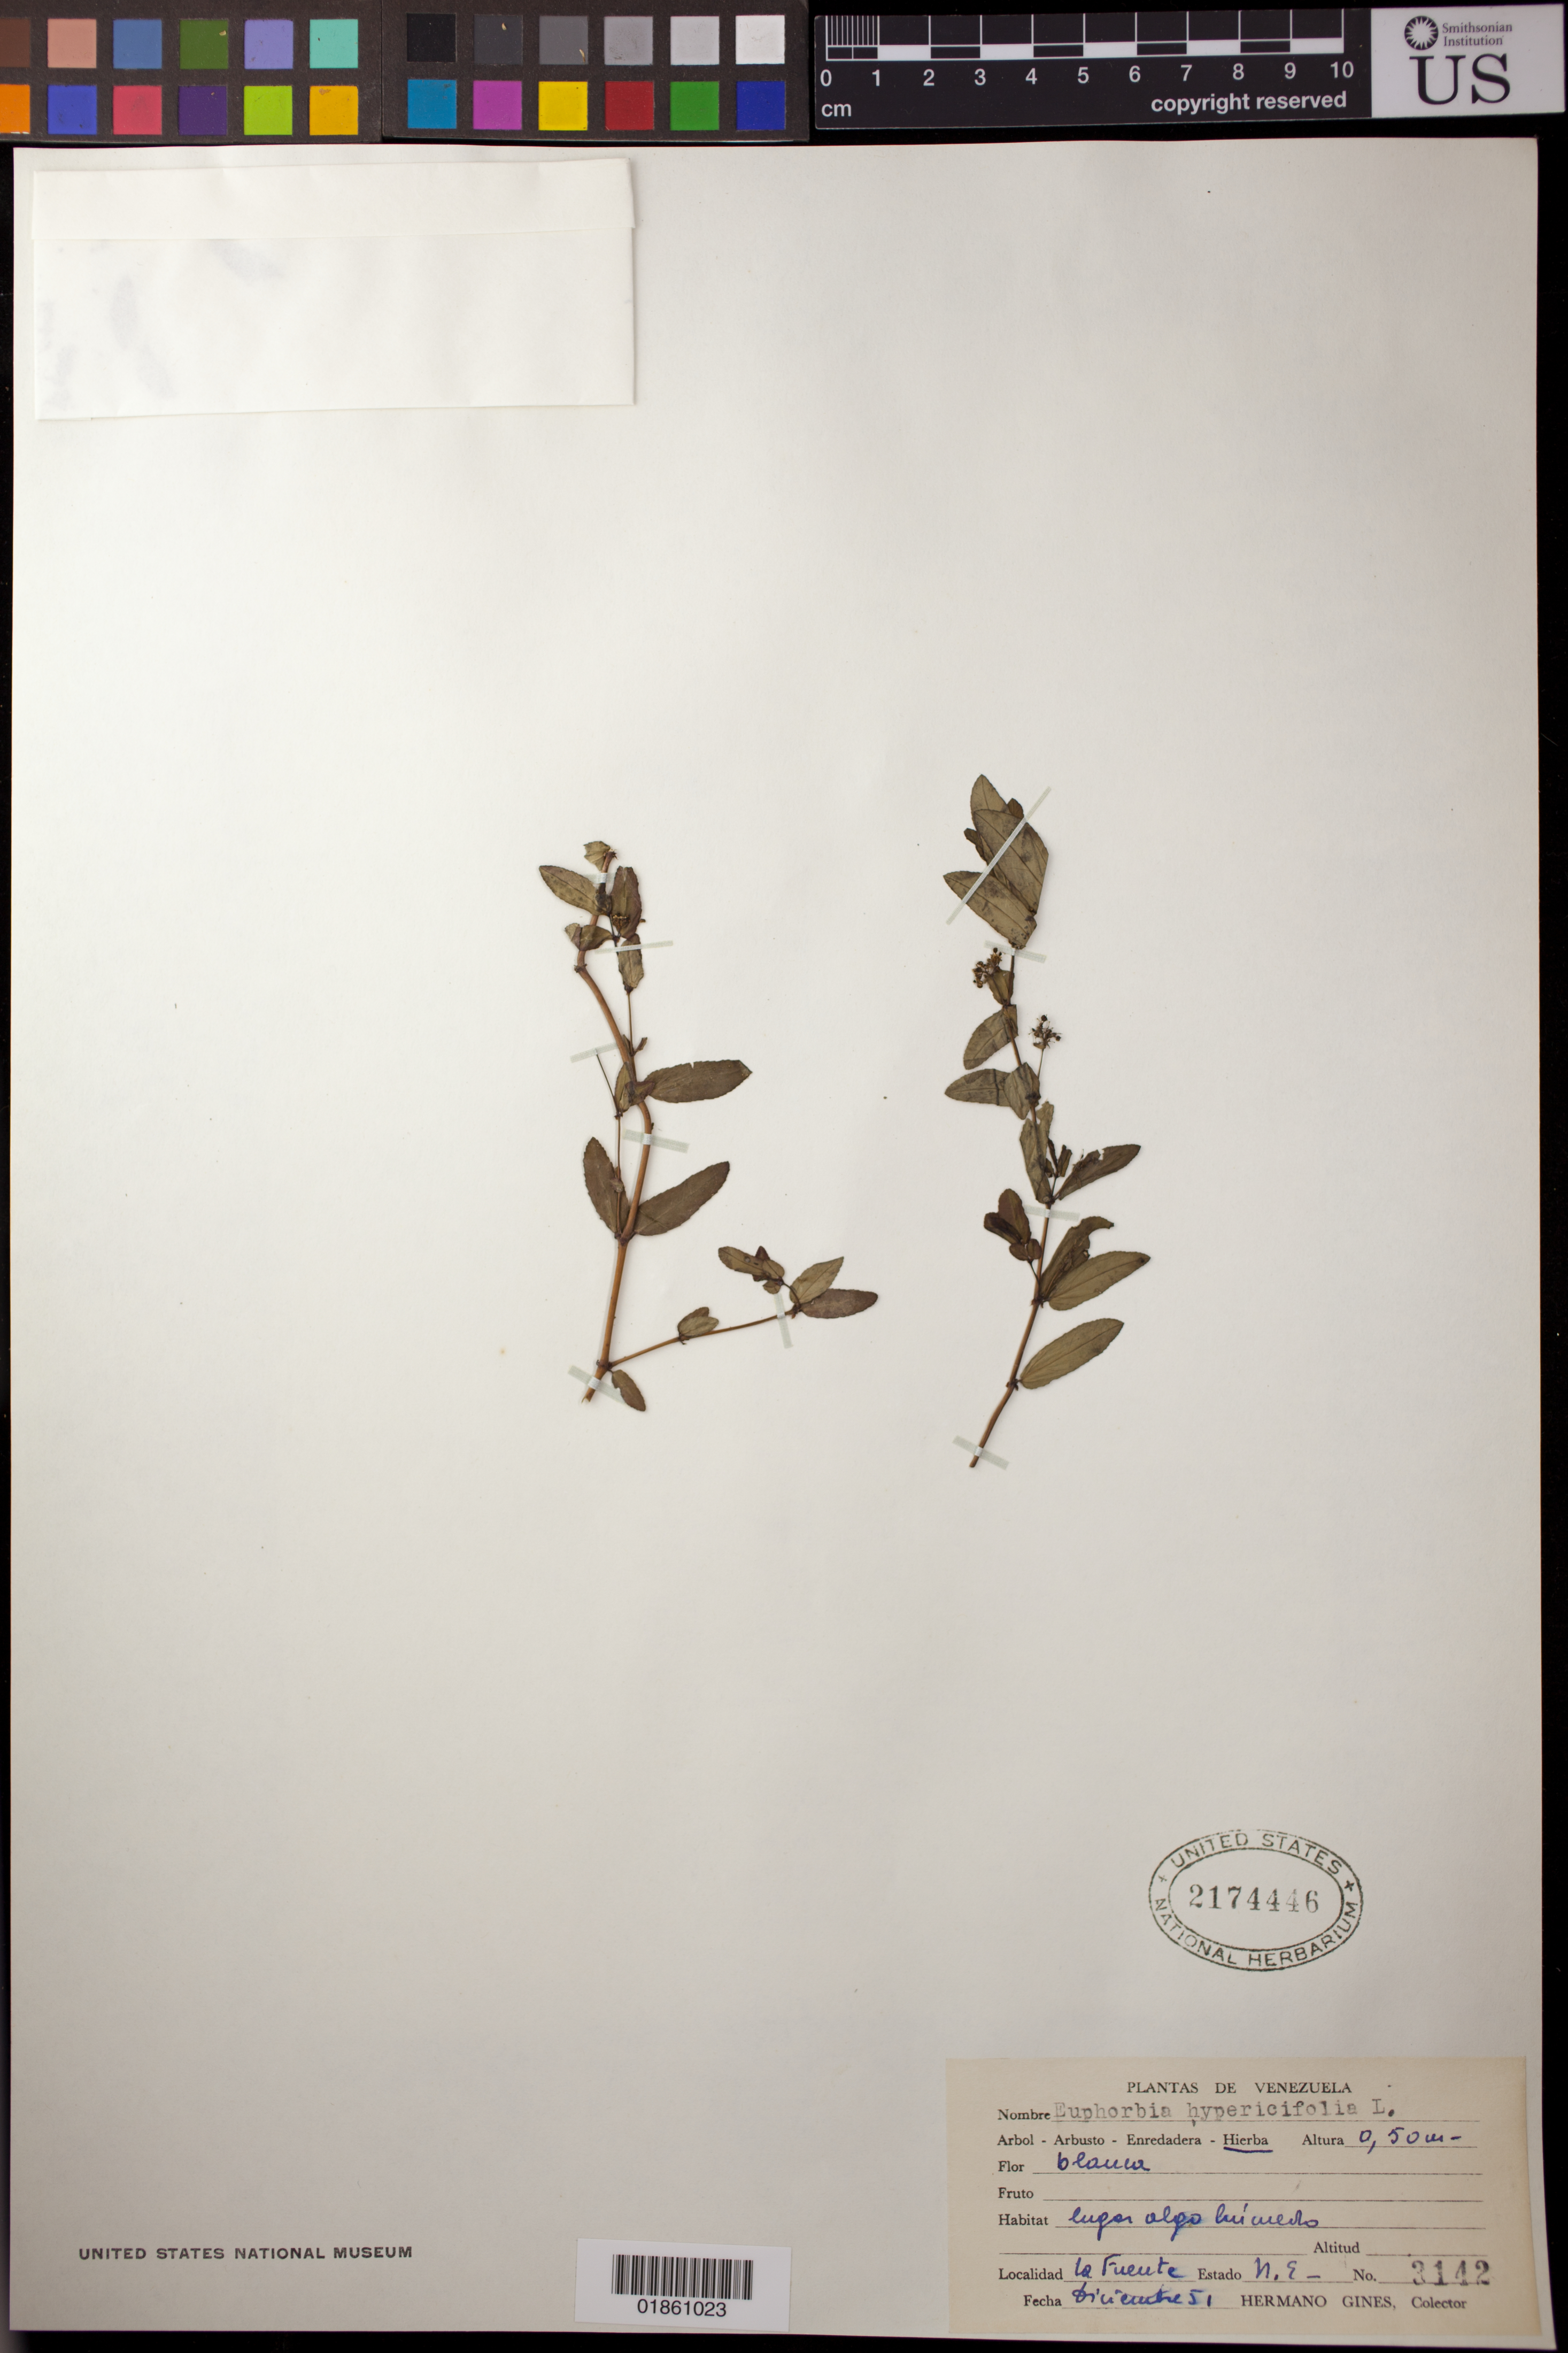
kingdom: Plantae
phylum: Tracheophyta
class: Magnoliopsida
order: Malpighiales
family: Euphorbiaceae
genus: Euphorbia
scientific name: Euphorbia hypericifolia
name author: L.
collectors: Bro. Gines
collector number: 3142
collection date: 1951-12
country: Venezuela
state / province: Nueva Esparta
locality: La Fuente.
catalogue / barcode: US 2174446